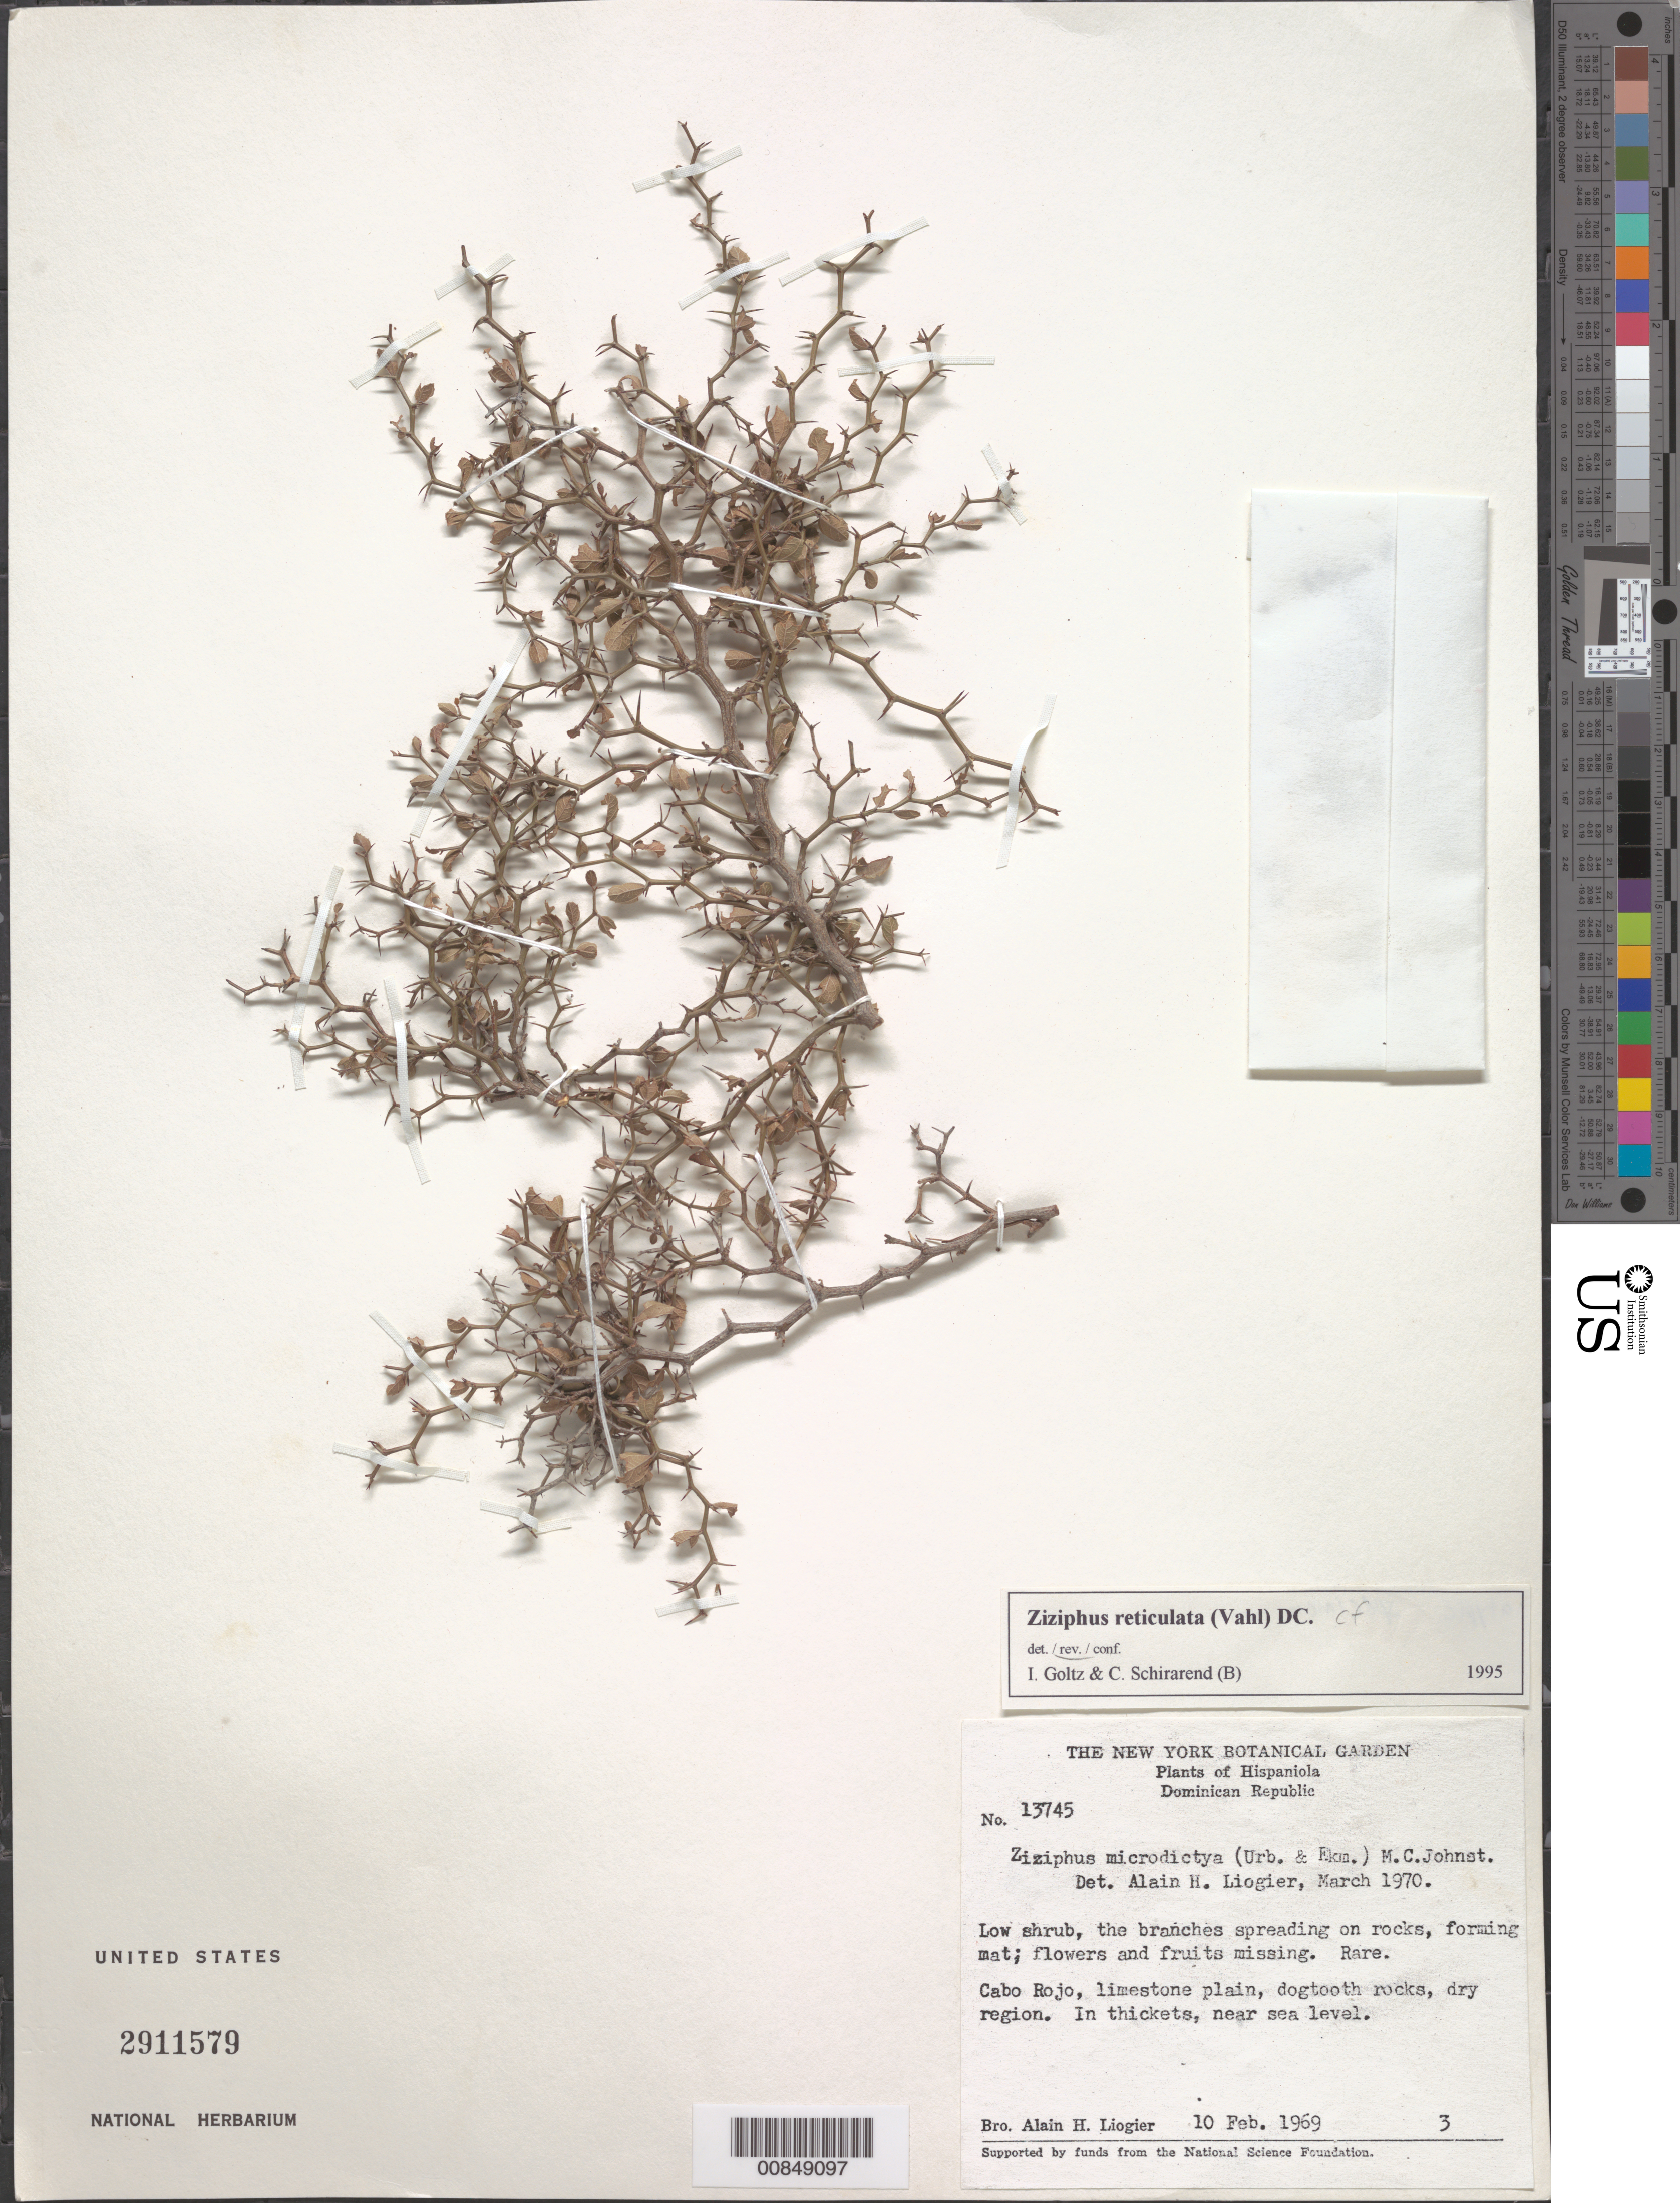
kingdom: Plantae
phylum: Tracheophyta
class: Magnoliopsida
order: Rosales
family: Rhamnaceae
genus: Ziziphus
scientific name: Ziziphus reticulata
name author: (Vahl) DC.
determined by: Goltz, I. & Schirarend, C.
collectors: A. H. Liogier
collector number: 13745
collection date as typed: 10 Feb 1969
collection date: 1969-02-10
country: Dominican Republic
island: Hispaniola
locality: Cabo Rojo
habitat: In thickets on limestone plain, dogtooth rocks, dry region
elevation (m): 0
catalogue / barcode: US 2911579